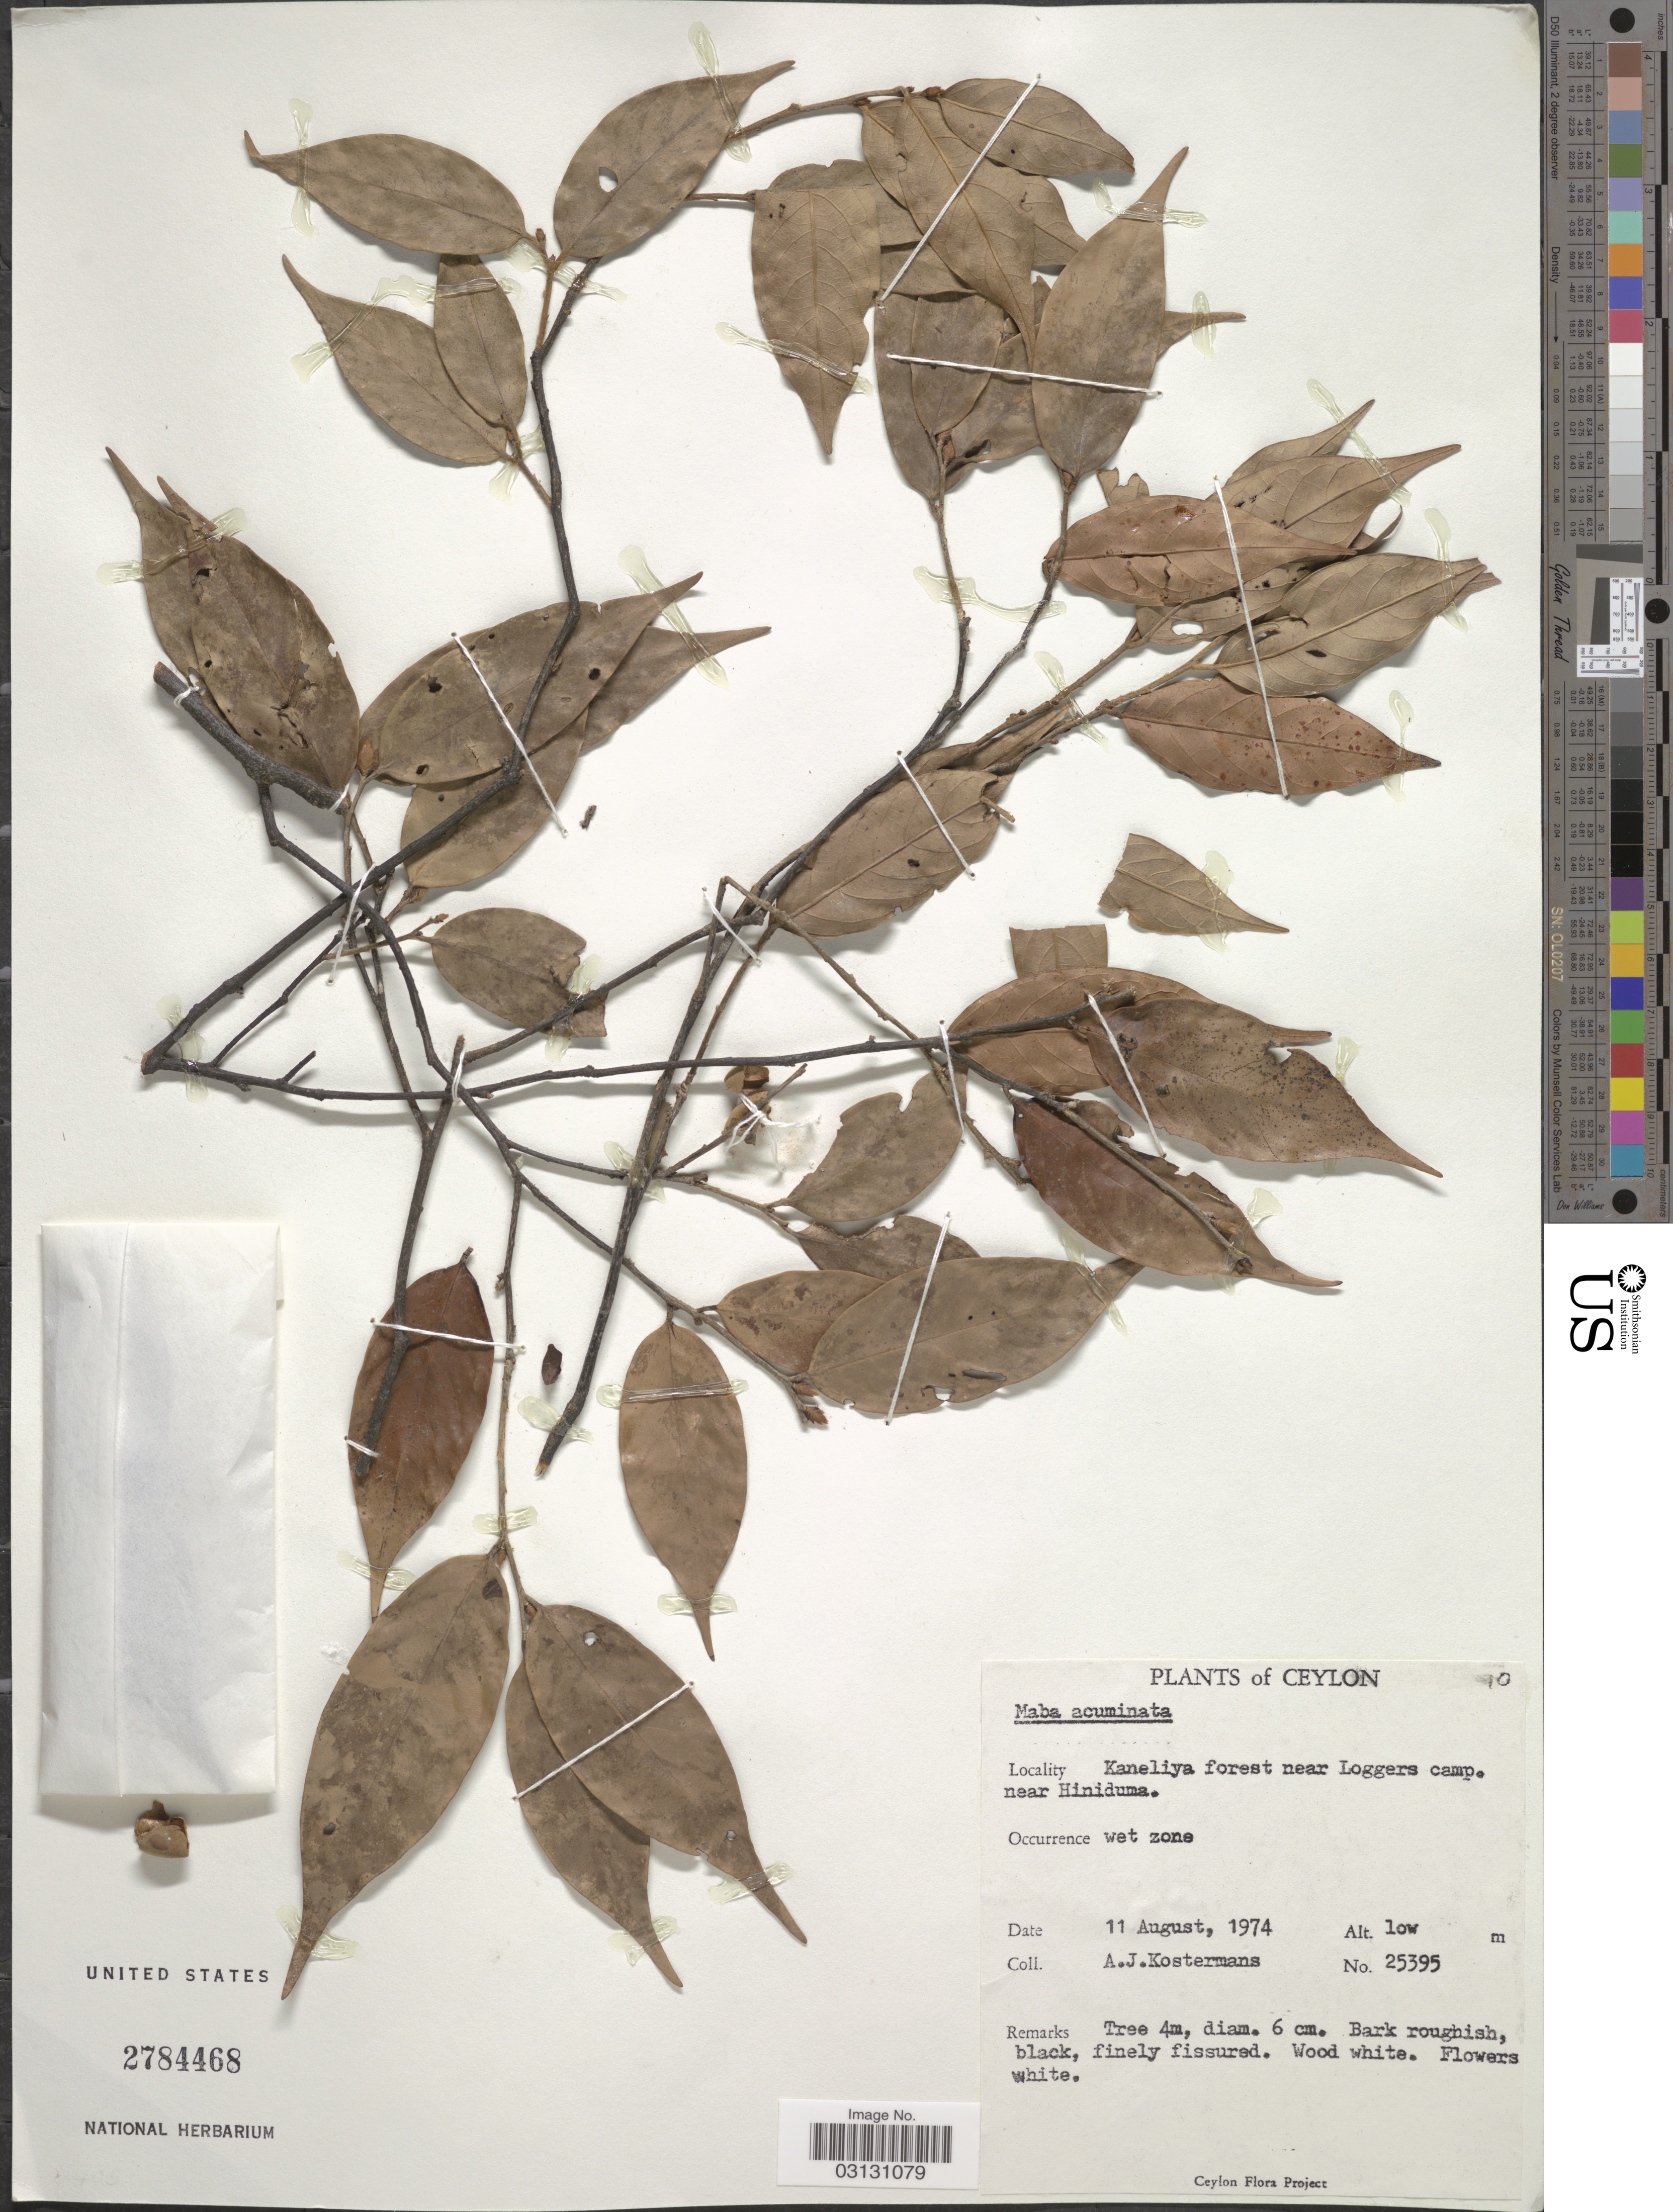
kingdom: Plantae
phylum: Tracheophyta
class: Magnoliopsida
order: Ericales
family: Ebenaceae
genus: Diospyros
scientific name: Diospyros acuminata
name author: (Thwaites) Kosterm.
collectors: A. J. G. Kostermans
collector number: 25395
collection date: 1974-08-11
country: Sri Lanka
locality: Ceylon. Kaneliya forest near Loggers camp, near Hiniduma.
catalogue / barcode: US 2784468